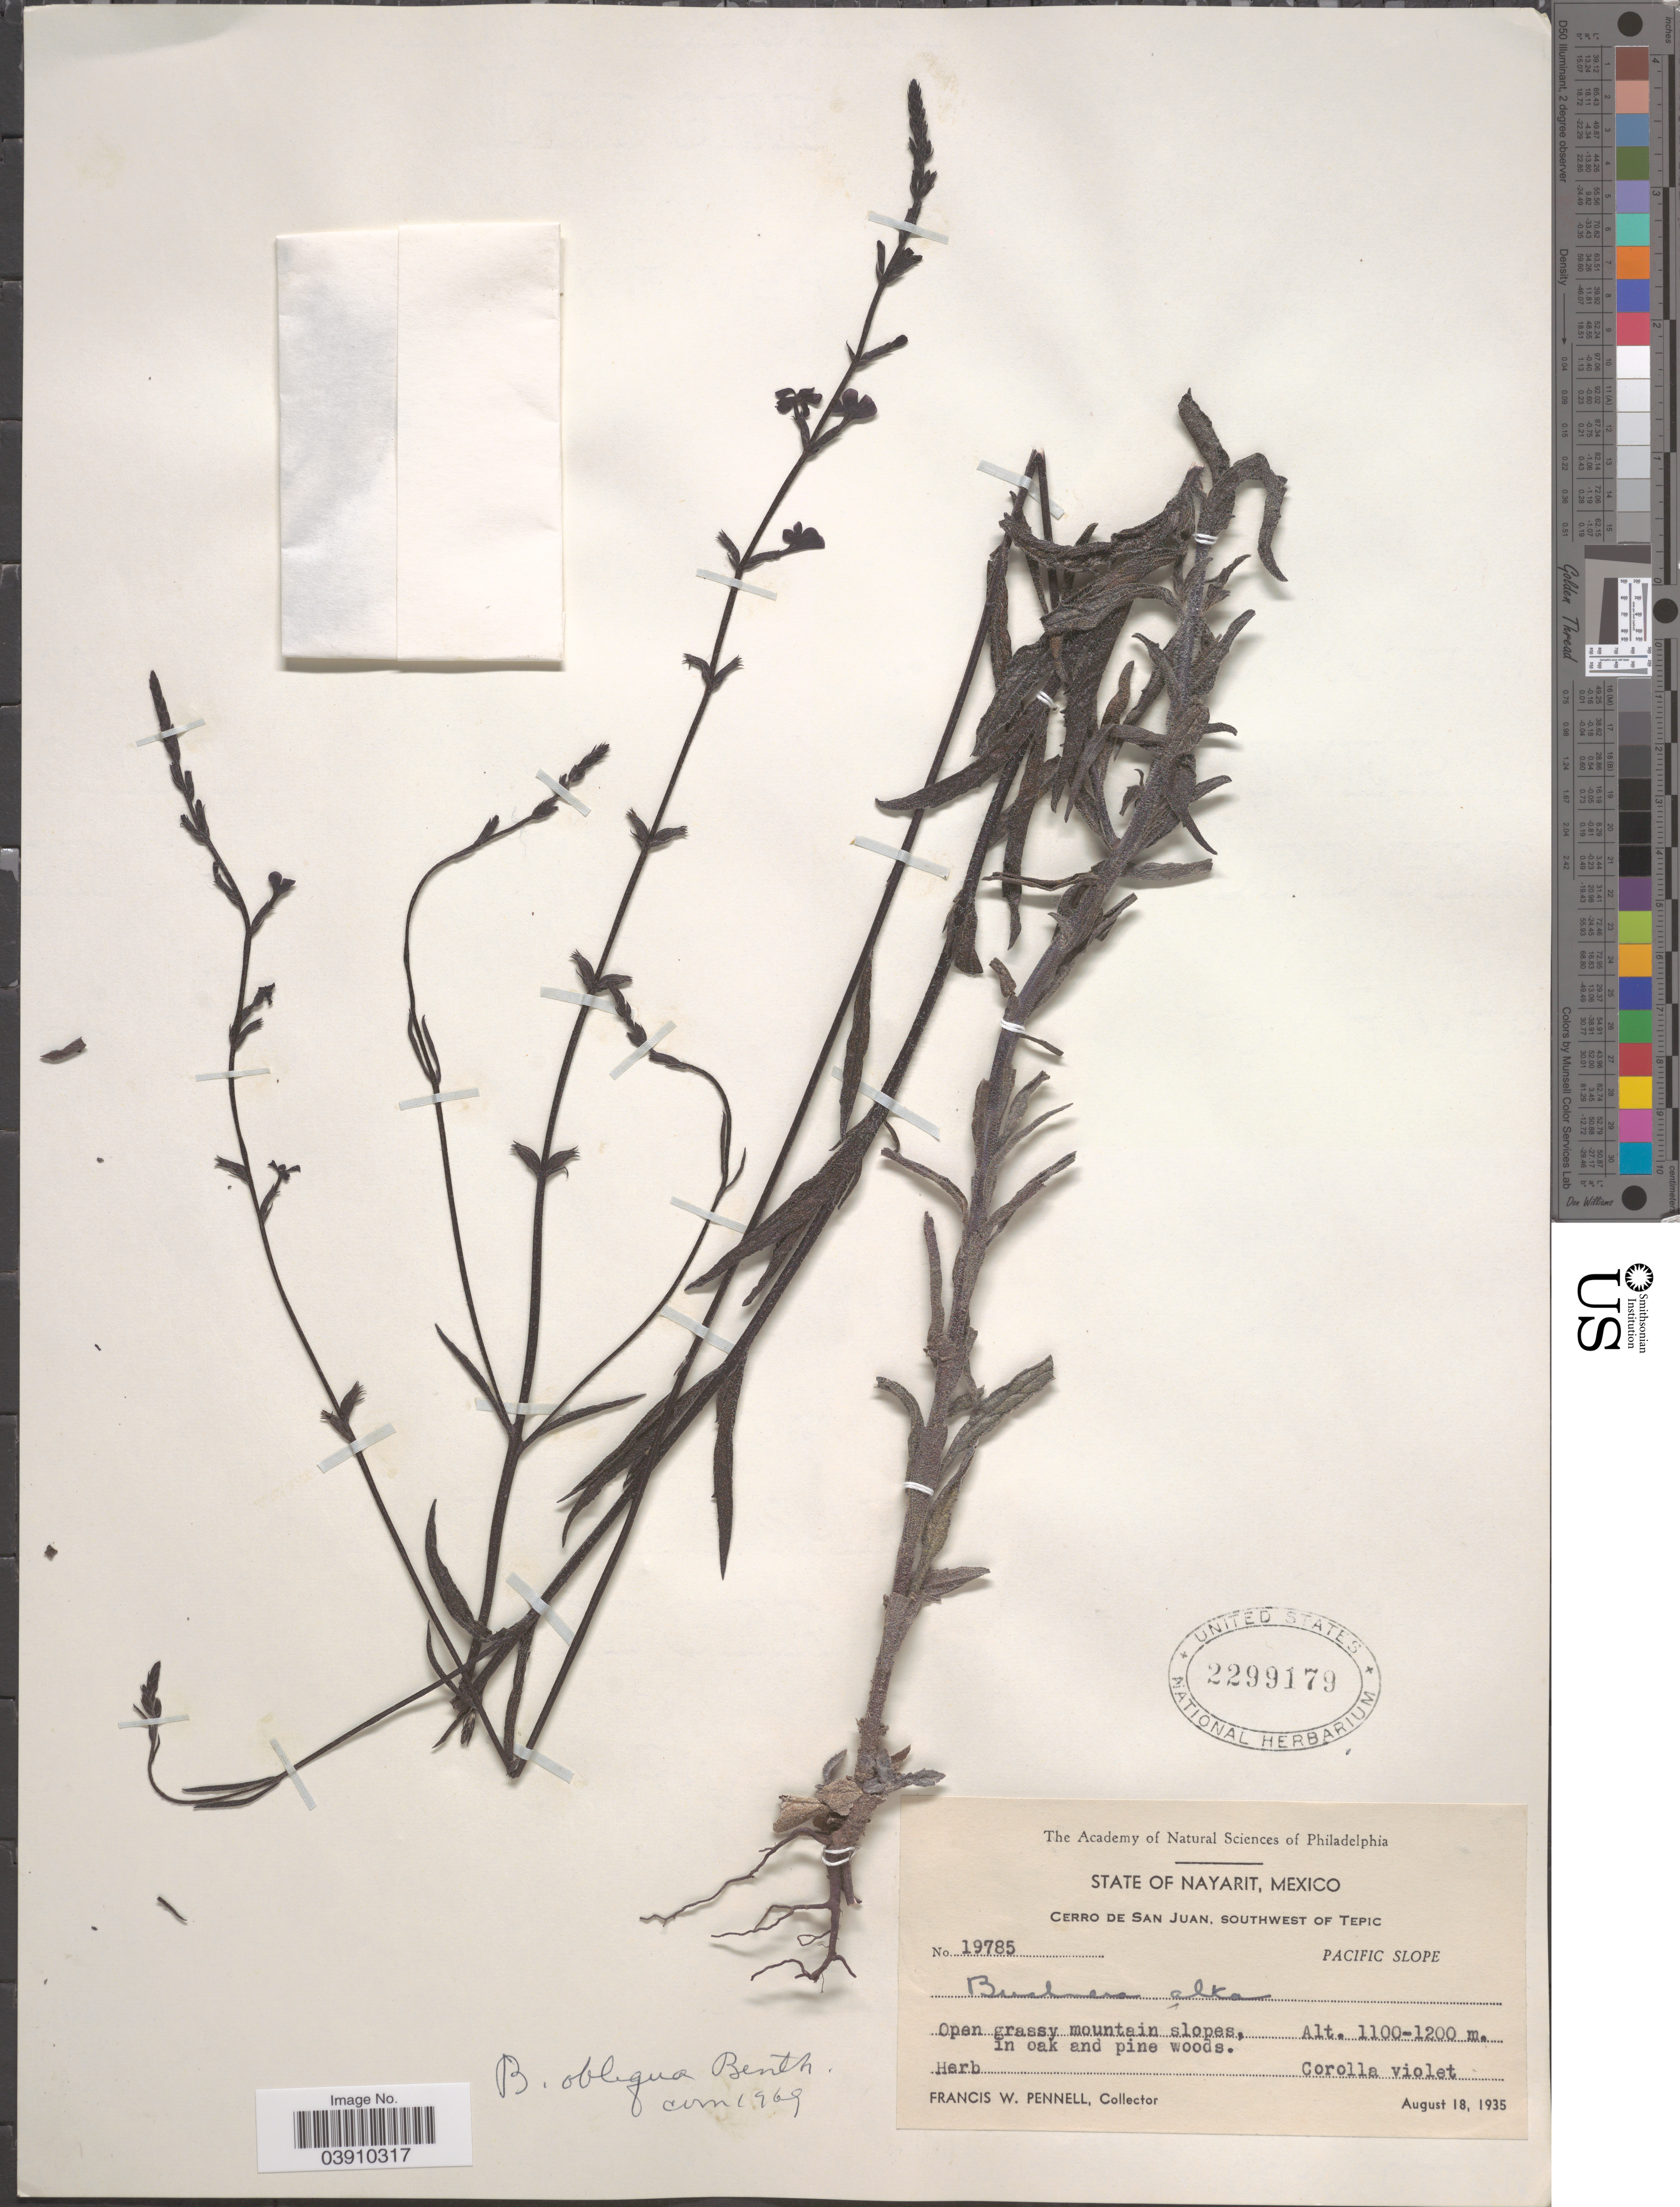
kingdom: Plantae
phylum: Tracheophyta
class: Magnoliopsida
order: Lamiales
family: Orobanchaceae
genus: Buchnera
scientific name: Buchnera obliqua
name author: Benth.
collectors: F. W. Pennell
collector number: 19785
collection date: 1935-08-18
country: Mexico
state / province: Nayarit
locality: Cerro de San Juan, southwest of Tepic. Pacific Slope.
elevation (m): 1100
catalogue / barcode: US 2299179